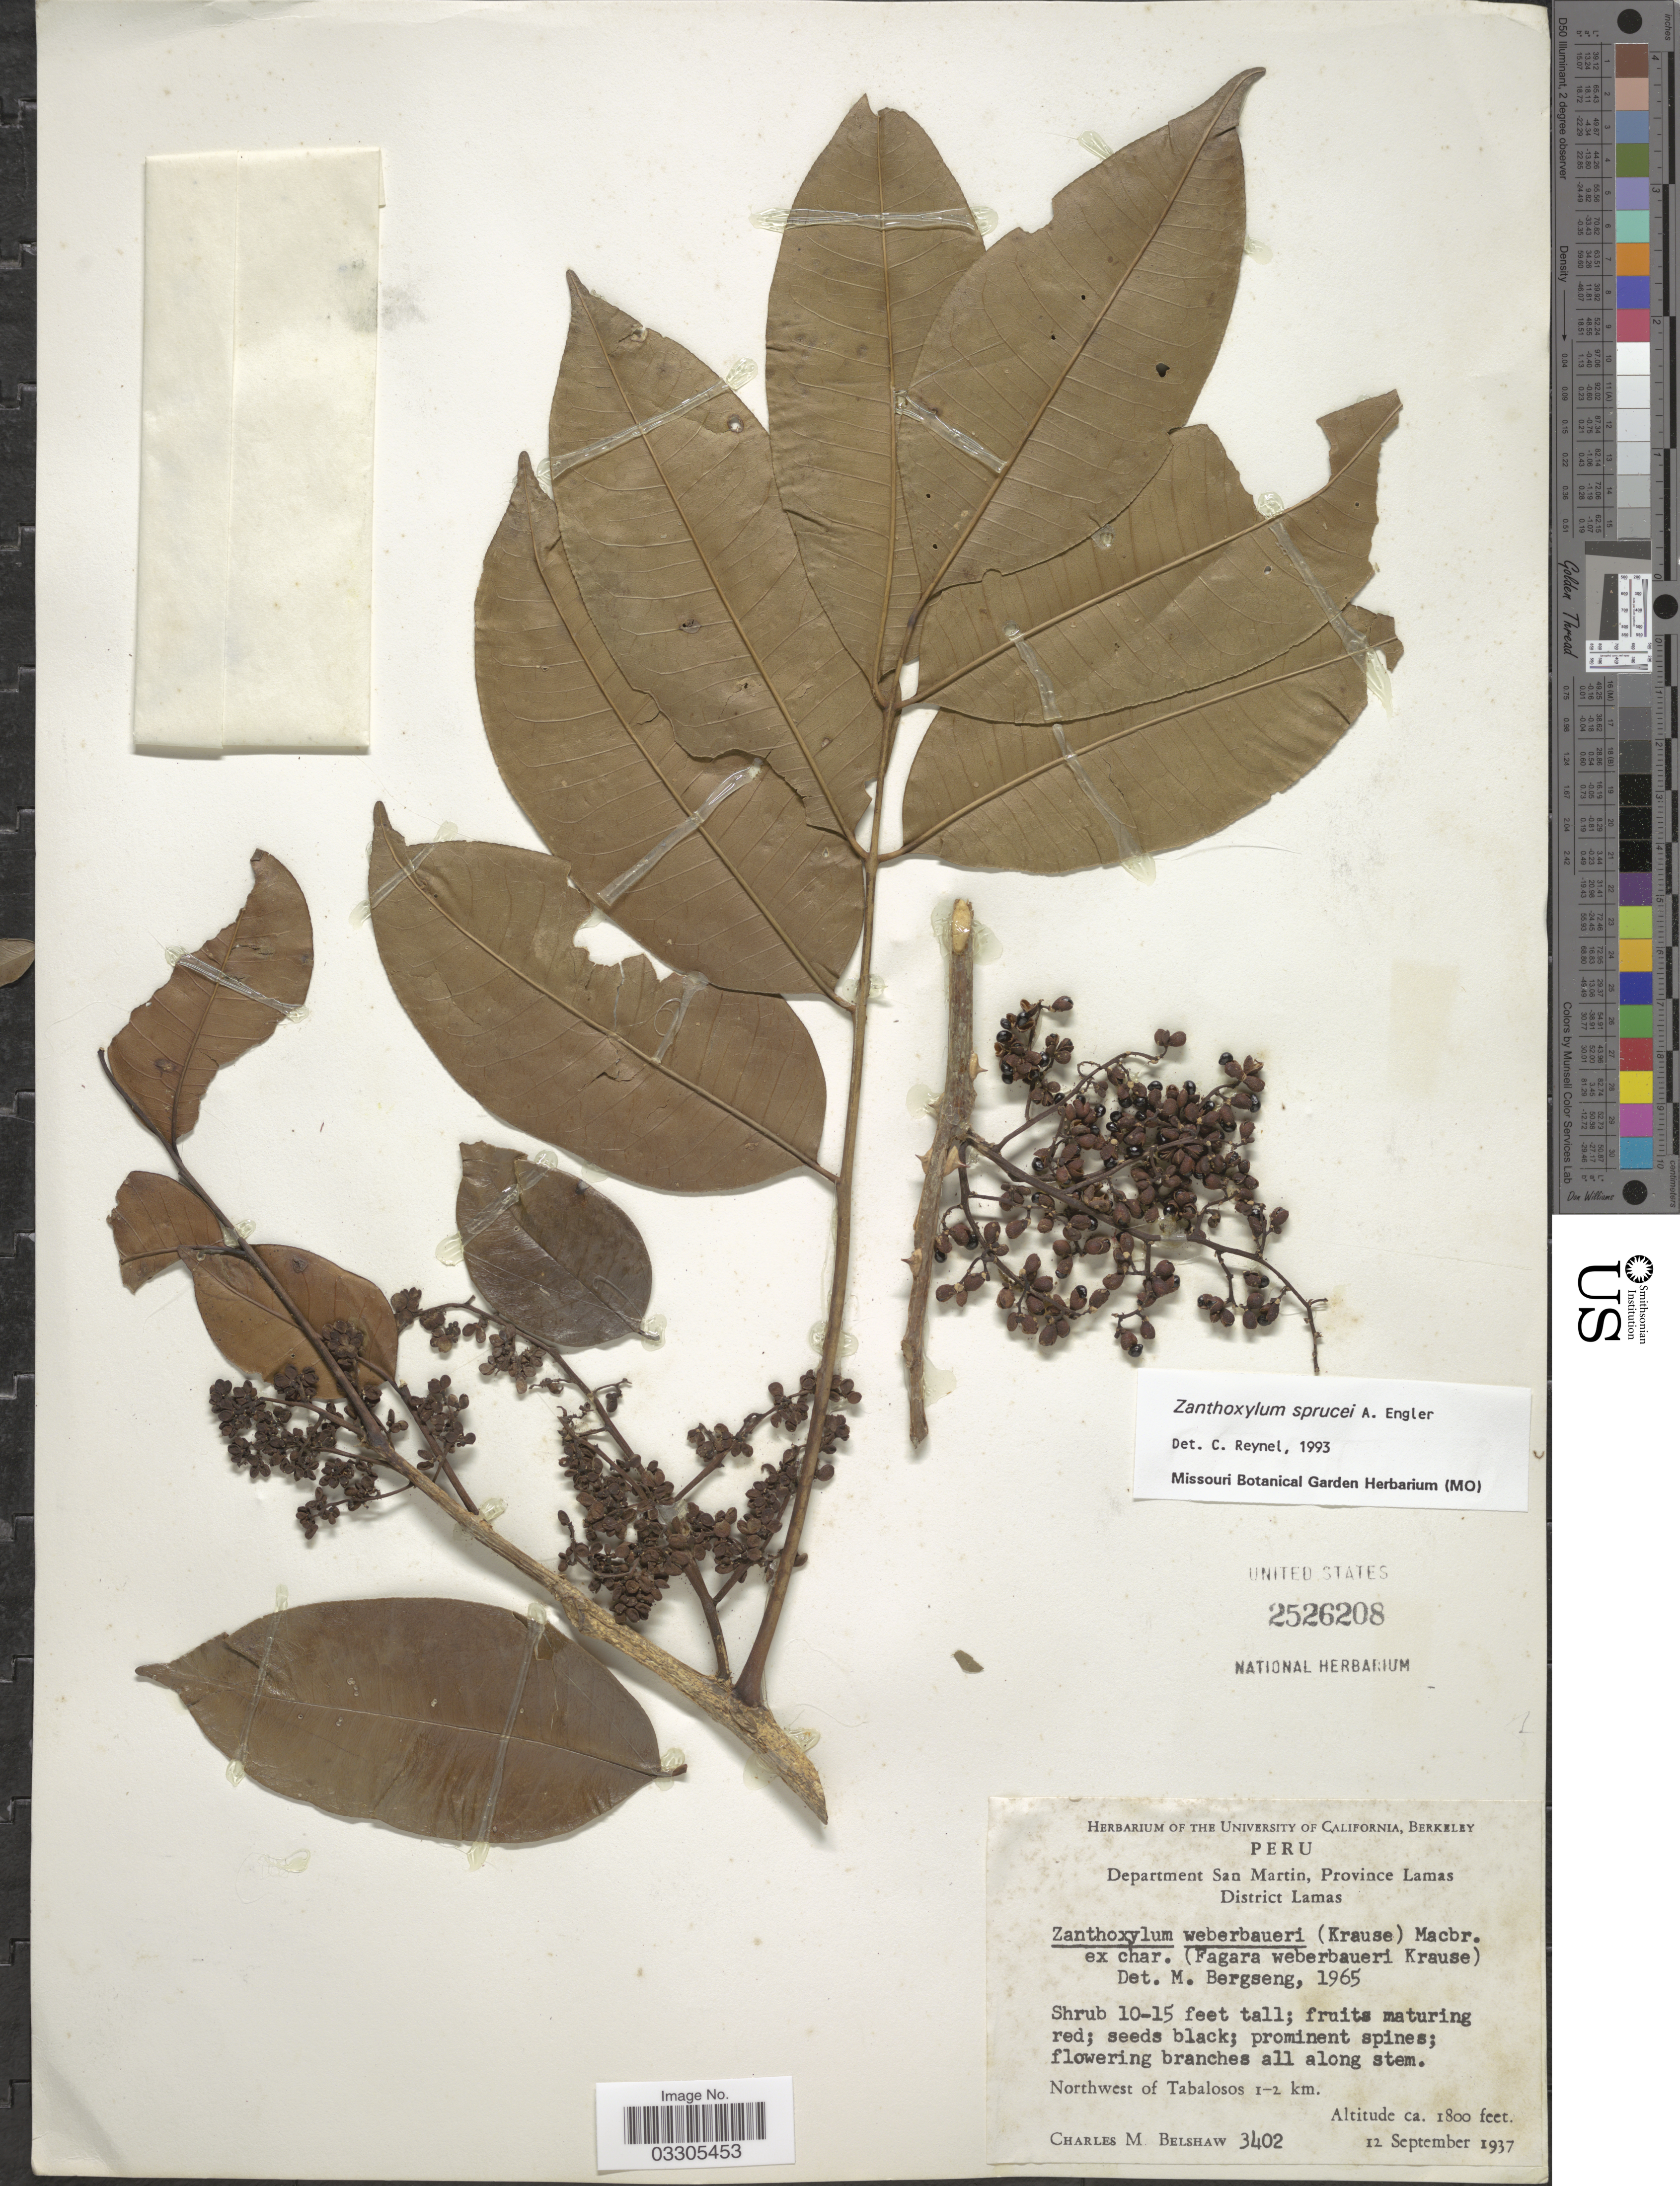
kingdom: Plantae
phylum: Tracheophyta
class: Magnoliopsida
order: Sapindales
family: Rutaceae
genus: Zanthoxylum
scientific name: Zanthoxylum sprucei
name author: Engl.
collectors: C. Shaw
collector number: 3402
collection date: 1937-09-12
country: Peru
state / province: San Martín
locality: Department San Martin, Province Lamas. District Lamas. Northwest of Tabalosos 1-2 km.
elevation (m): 549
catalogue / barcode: US 2526208